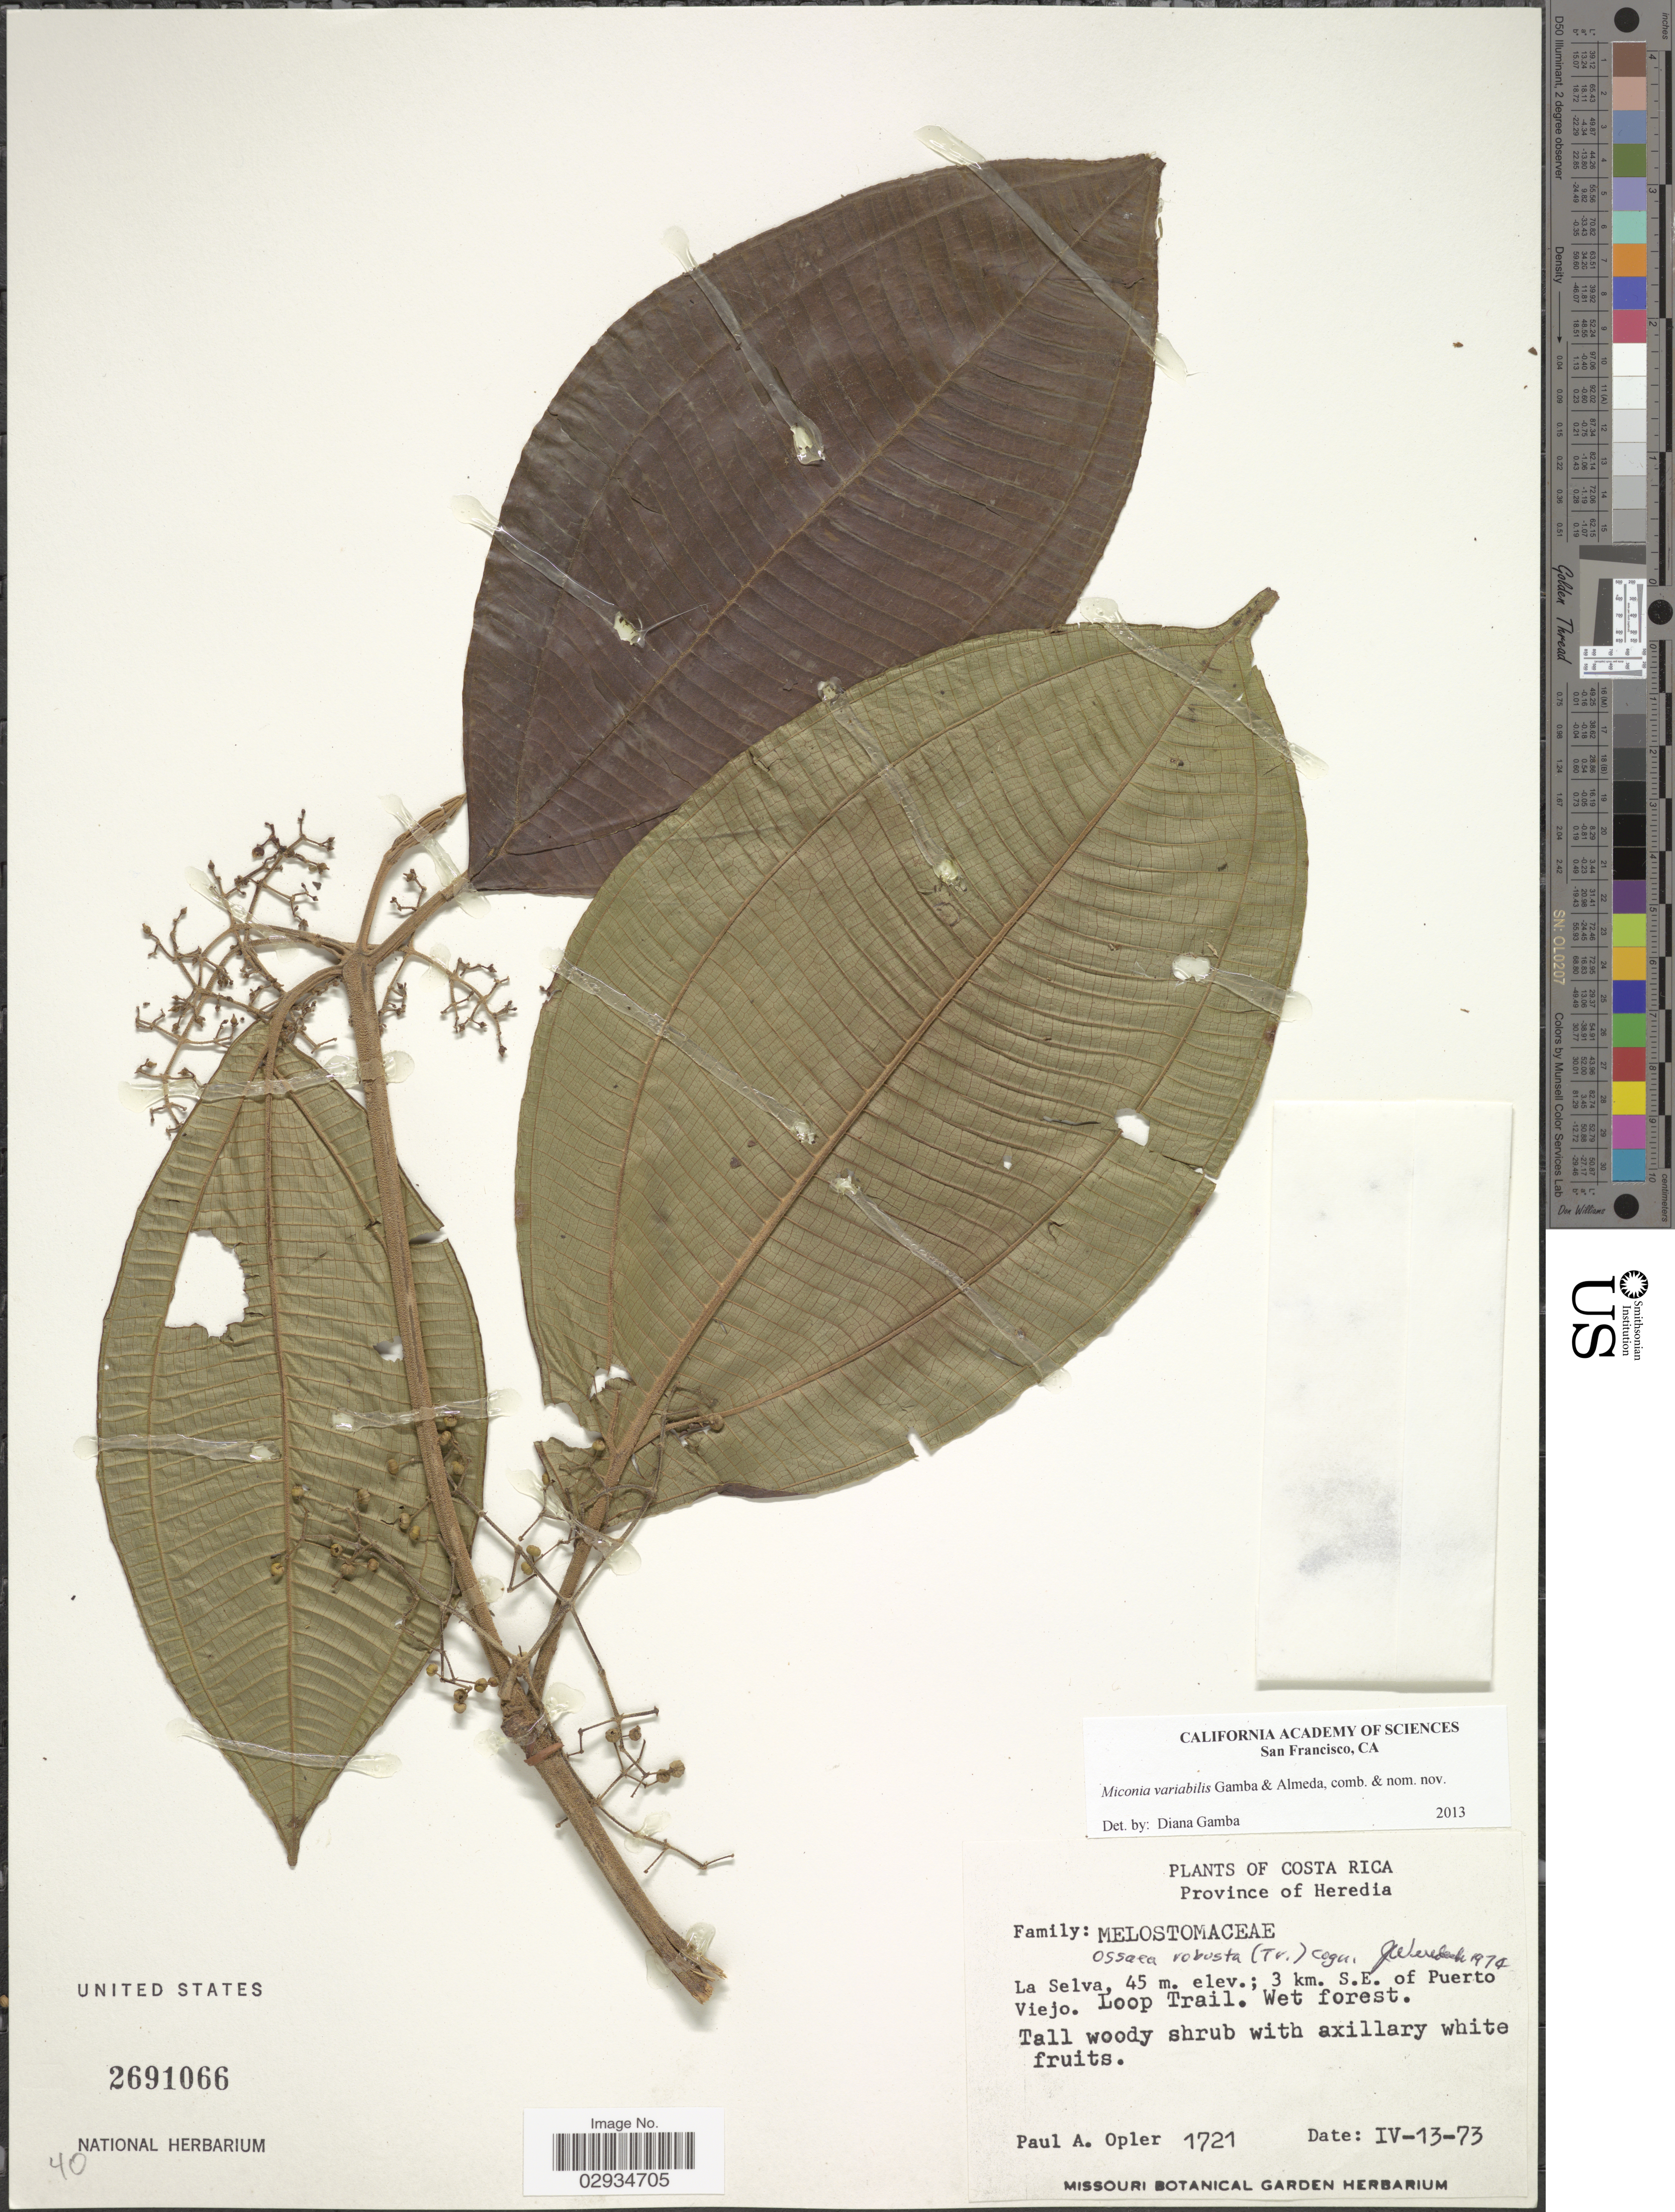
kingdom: Plantae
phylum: Tracheophyta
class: Magnoliopsida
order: Myrtales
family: Melastomataceae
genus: Miconia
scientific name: Miconia variabilis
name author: Gamba & Almeda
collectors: P. Opler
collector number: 1721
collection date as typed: Transcribed d/m/y: 13/4/73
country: Costa Rica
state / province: Heredia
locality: La Selva; 3 km. S.E. of Puerto Viejo. Loop Trail. Wet forest.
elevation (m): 45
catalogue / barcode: US 2691066